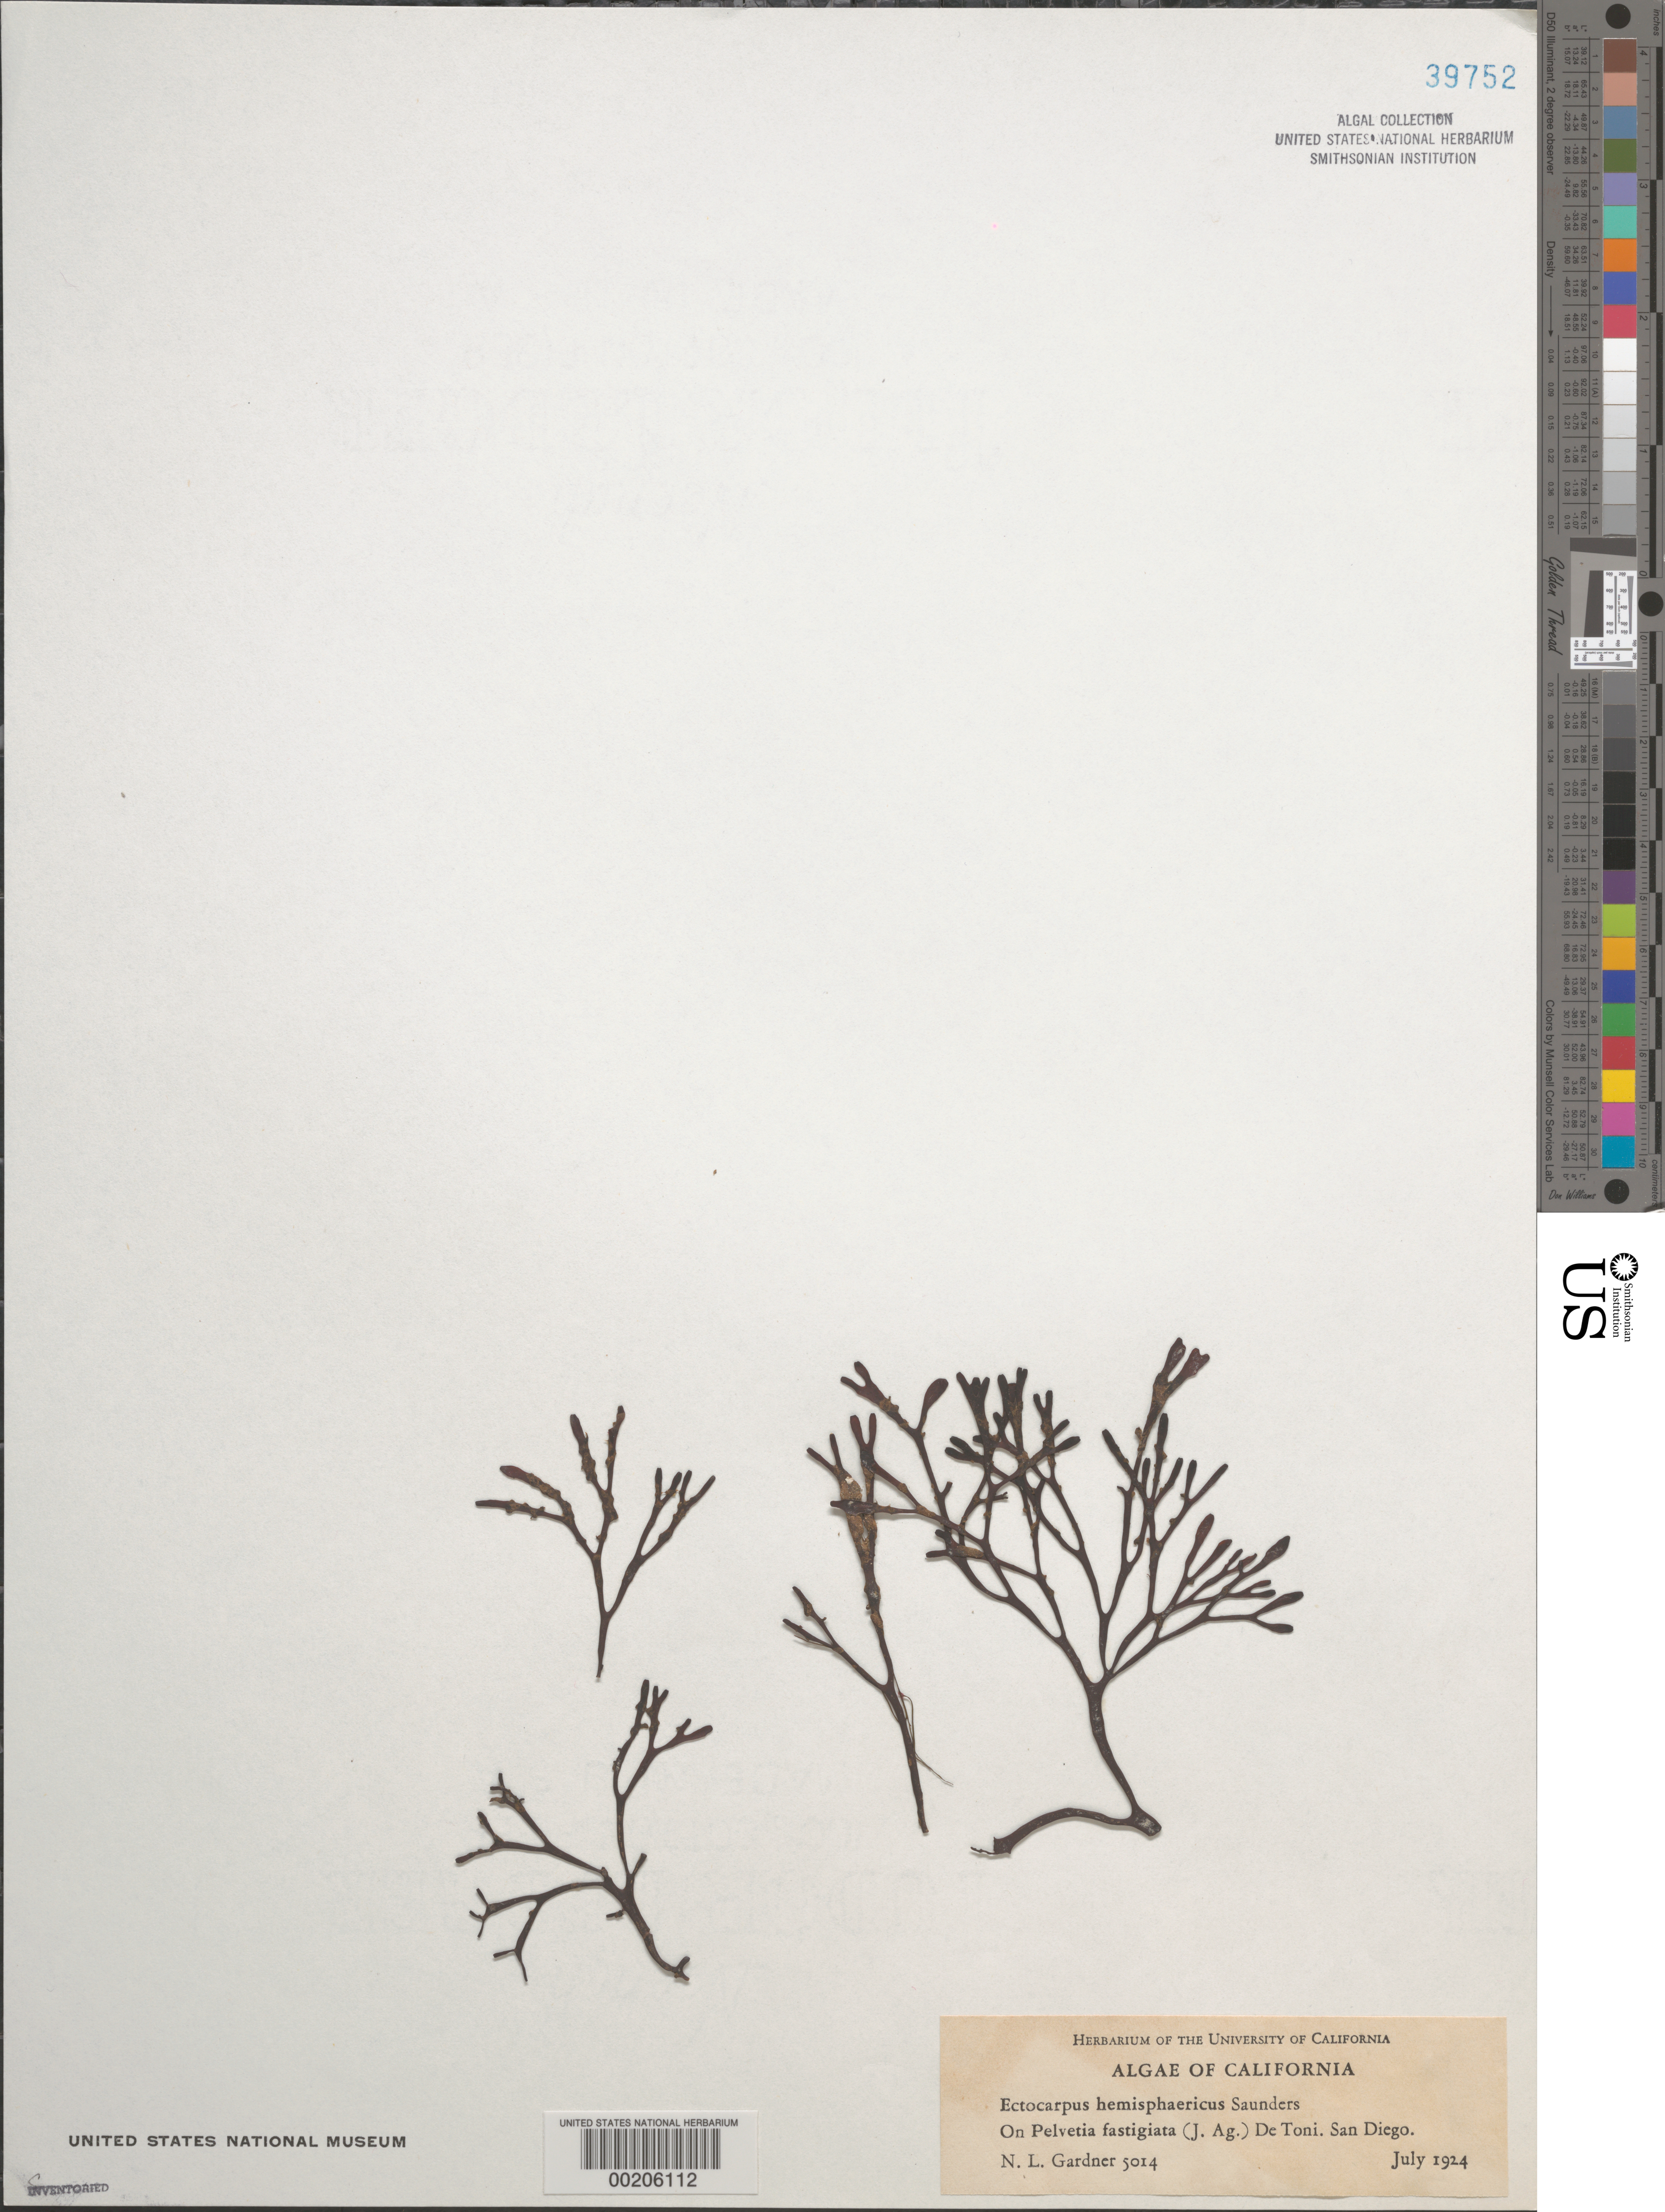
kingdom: Chromista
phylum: Ochrophyta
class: Phaeophyceae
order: Ectocarpales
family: Acinetosporaceae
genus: Feldmannia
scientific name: Feldmannia hemispherica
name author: (D.A. Saunders) Hollenb.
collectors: N. Gardner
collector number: NLG 5014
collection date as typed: Jul 1924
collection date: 1924-07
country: United States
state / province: California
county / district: San Diego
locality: San Diego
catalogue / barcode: US 39752